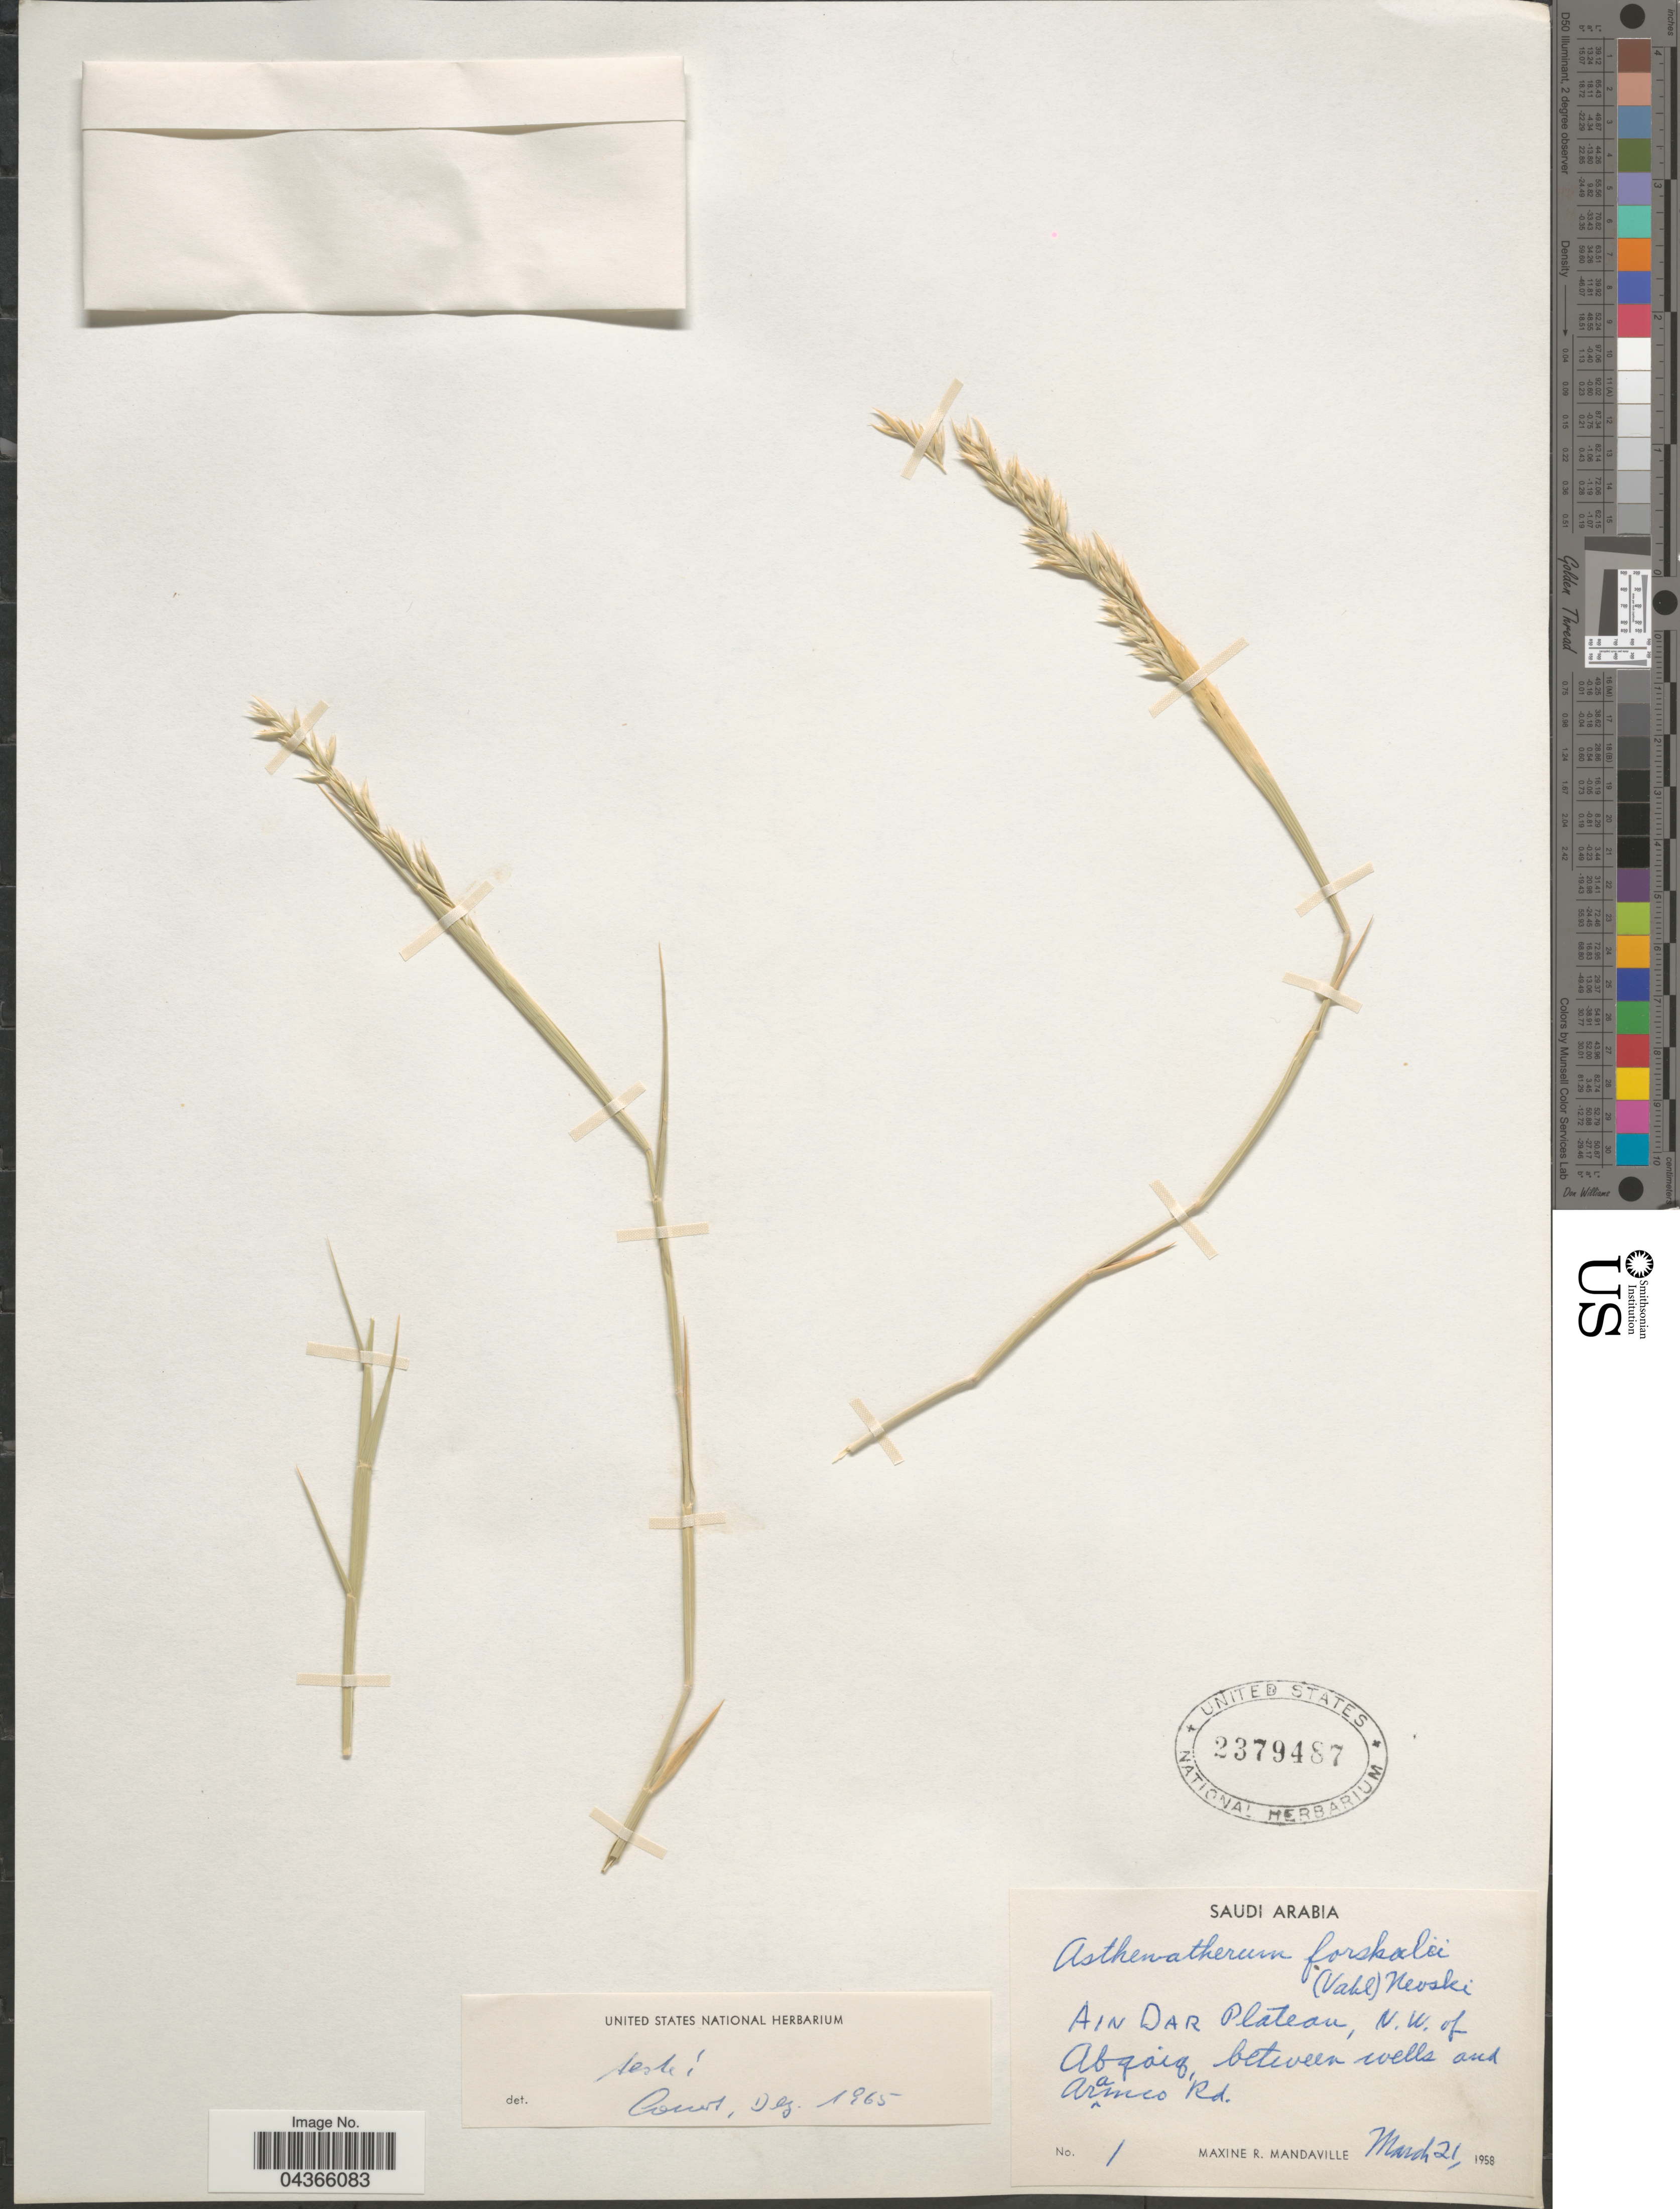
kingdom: Plantae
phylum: Tracheophyta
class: Liliopsida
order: Poales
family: Poaceae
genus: Centropodia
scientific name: Centropodia forsskalii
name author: (Vahl) Cope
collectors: M. Mandaville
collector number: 1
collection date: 1958-03-21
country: Saudi Arabia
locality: Ain Dar Plateau, N. W. of Abqaiq, between wells and Aramco Rd.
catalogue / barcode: US 2379487